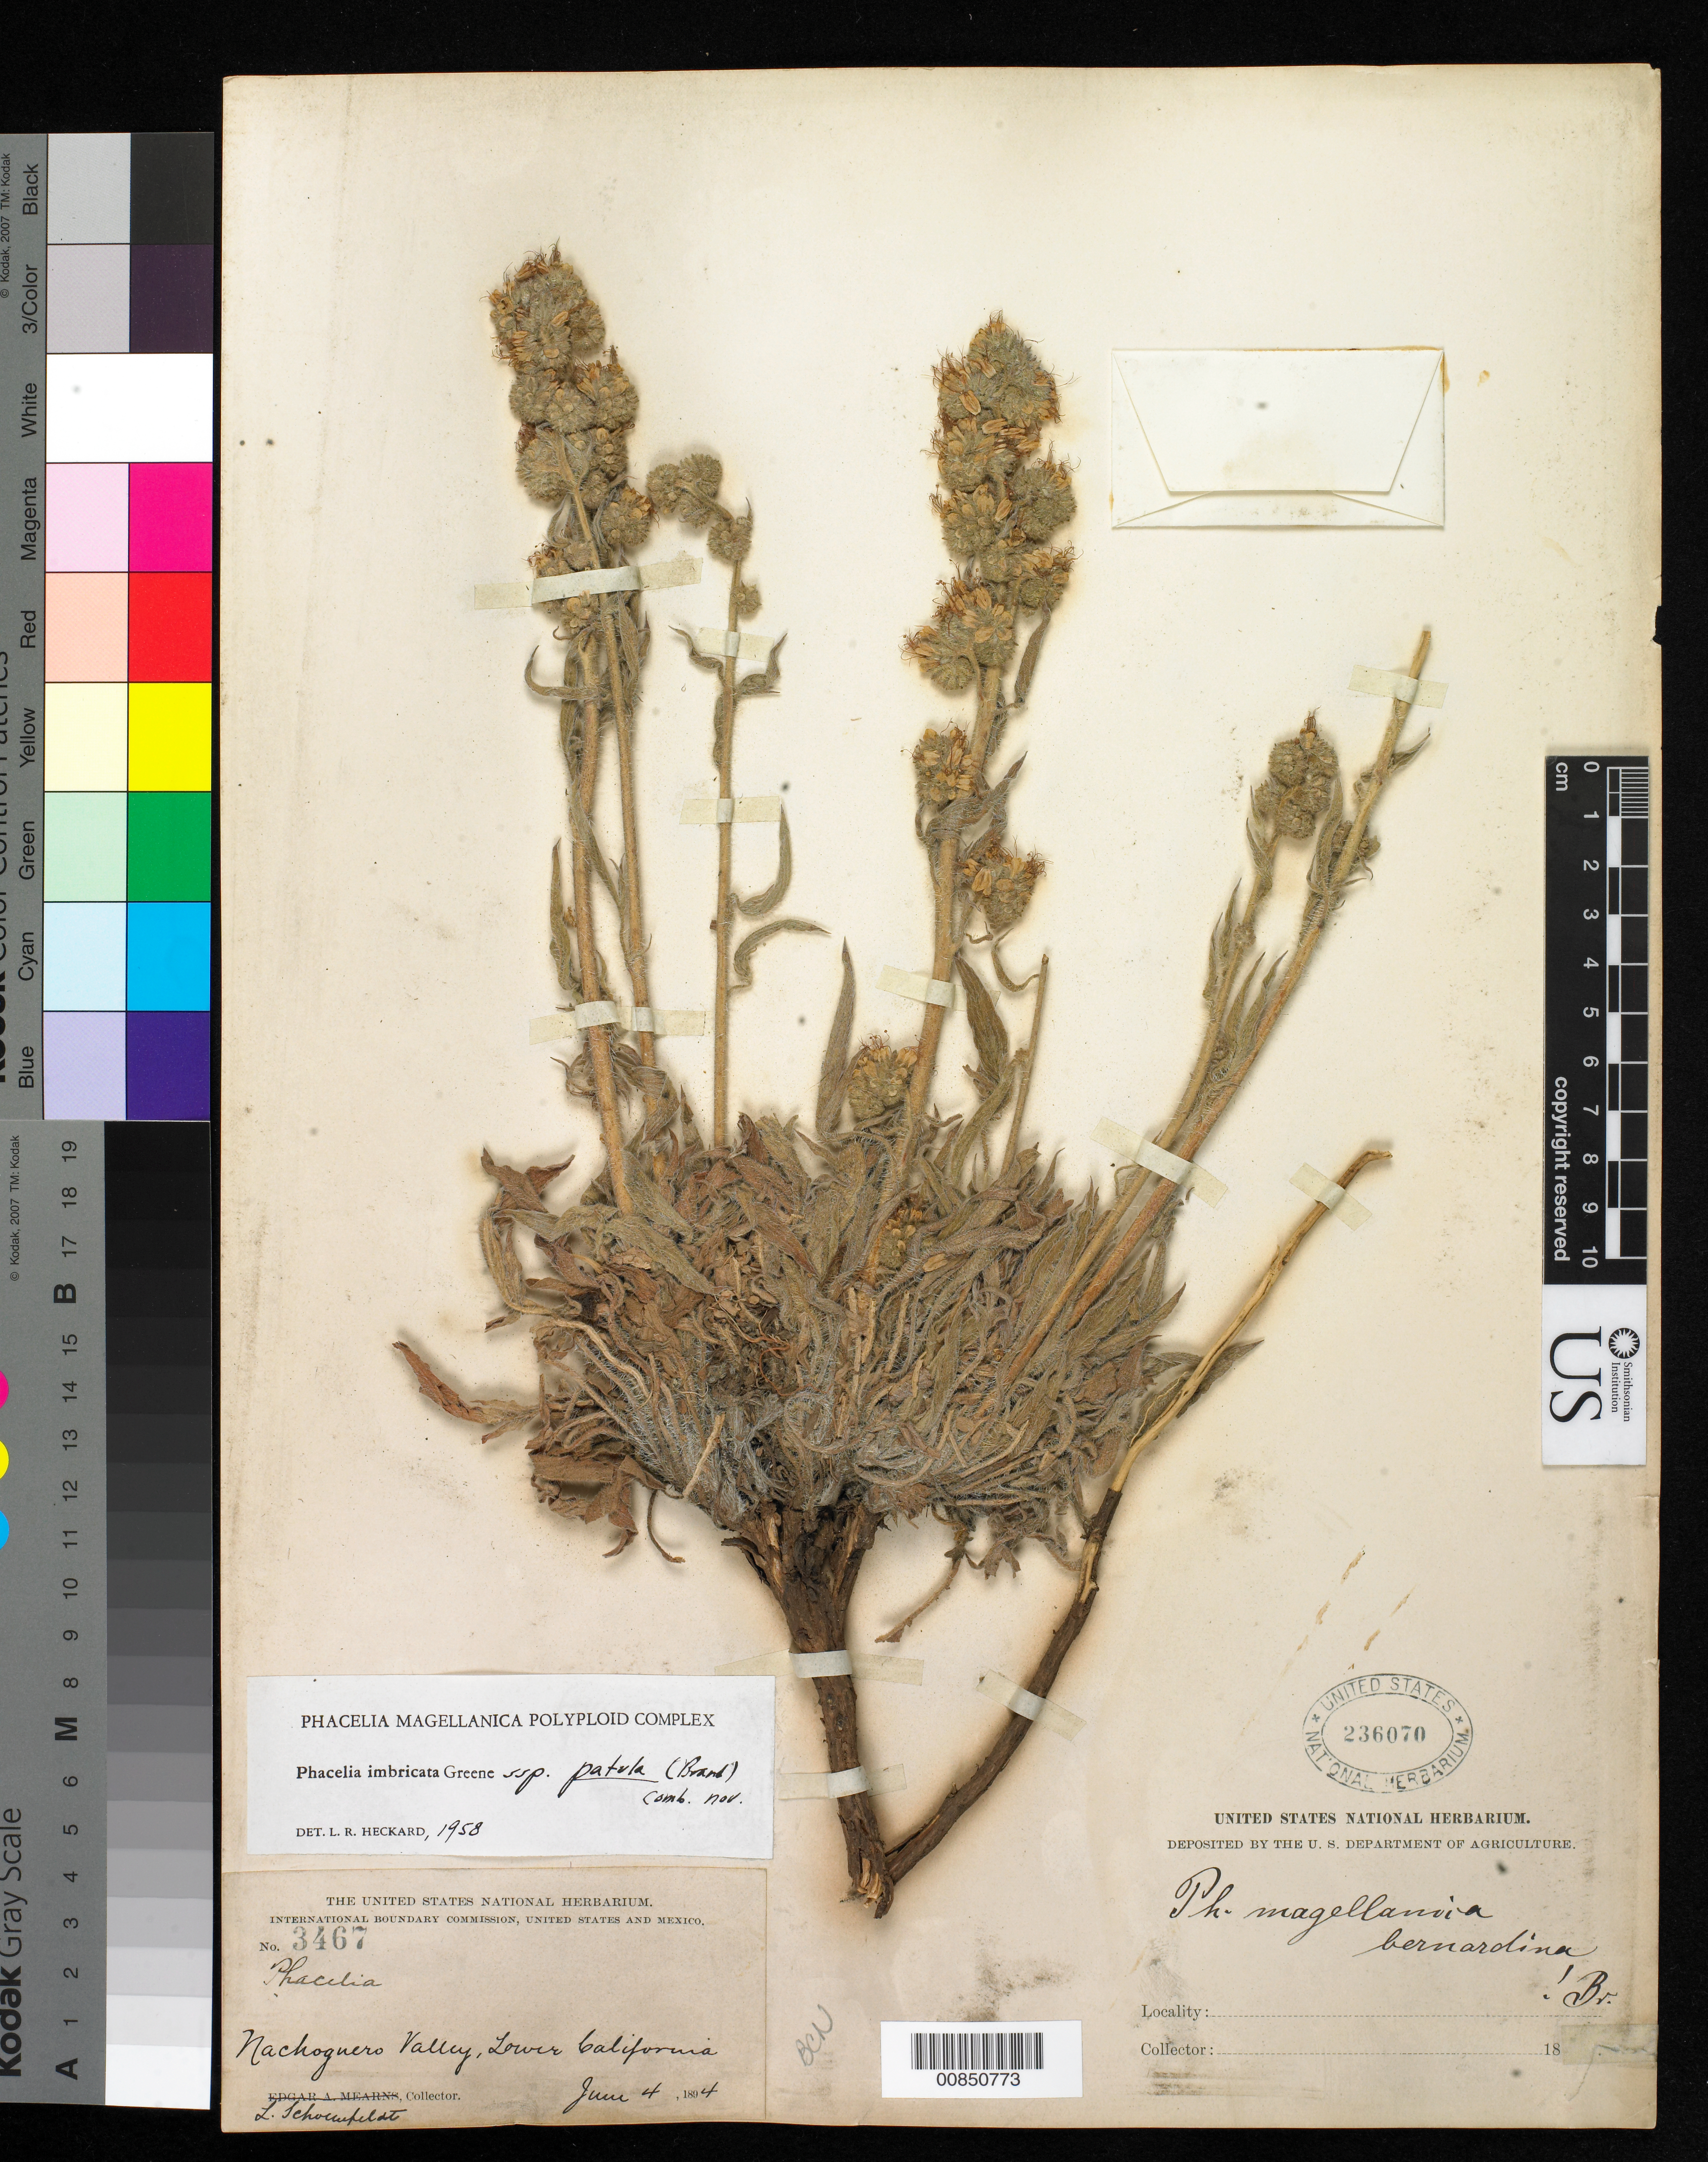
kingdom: Plantae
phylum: Tracheophyta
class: Magnoliopsida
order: Boraginales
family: Hydrophyllaceae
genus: Phacelia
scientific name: Phacelia imbricata subsp. patula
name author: (Brand) Heckard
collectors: L. Schoenfeldt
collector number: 3467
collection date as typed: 04 Jun 1894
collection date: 1894-06-04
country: Mexico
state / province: Baja California Norte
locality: Nachoguero Valley, Baja California.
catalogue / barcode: US 236070